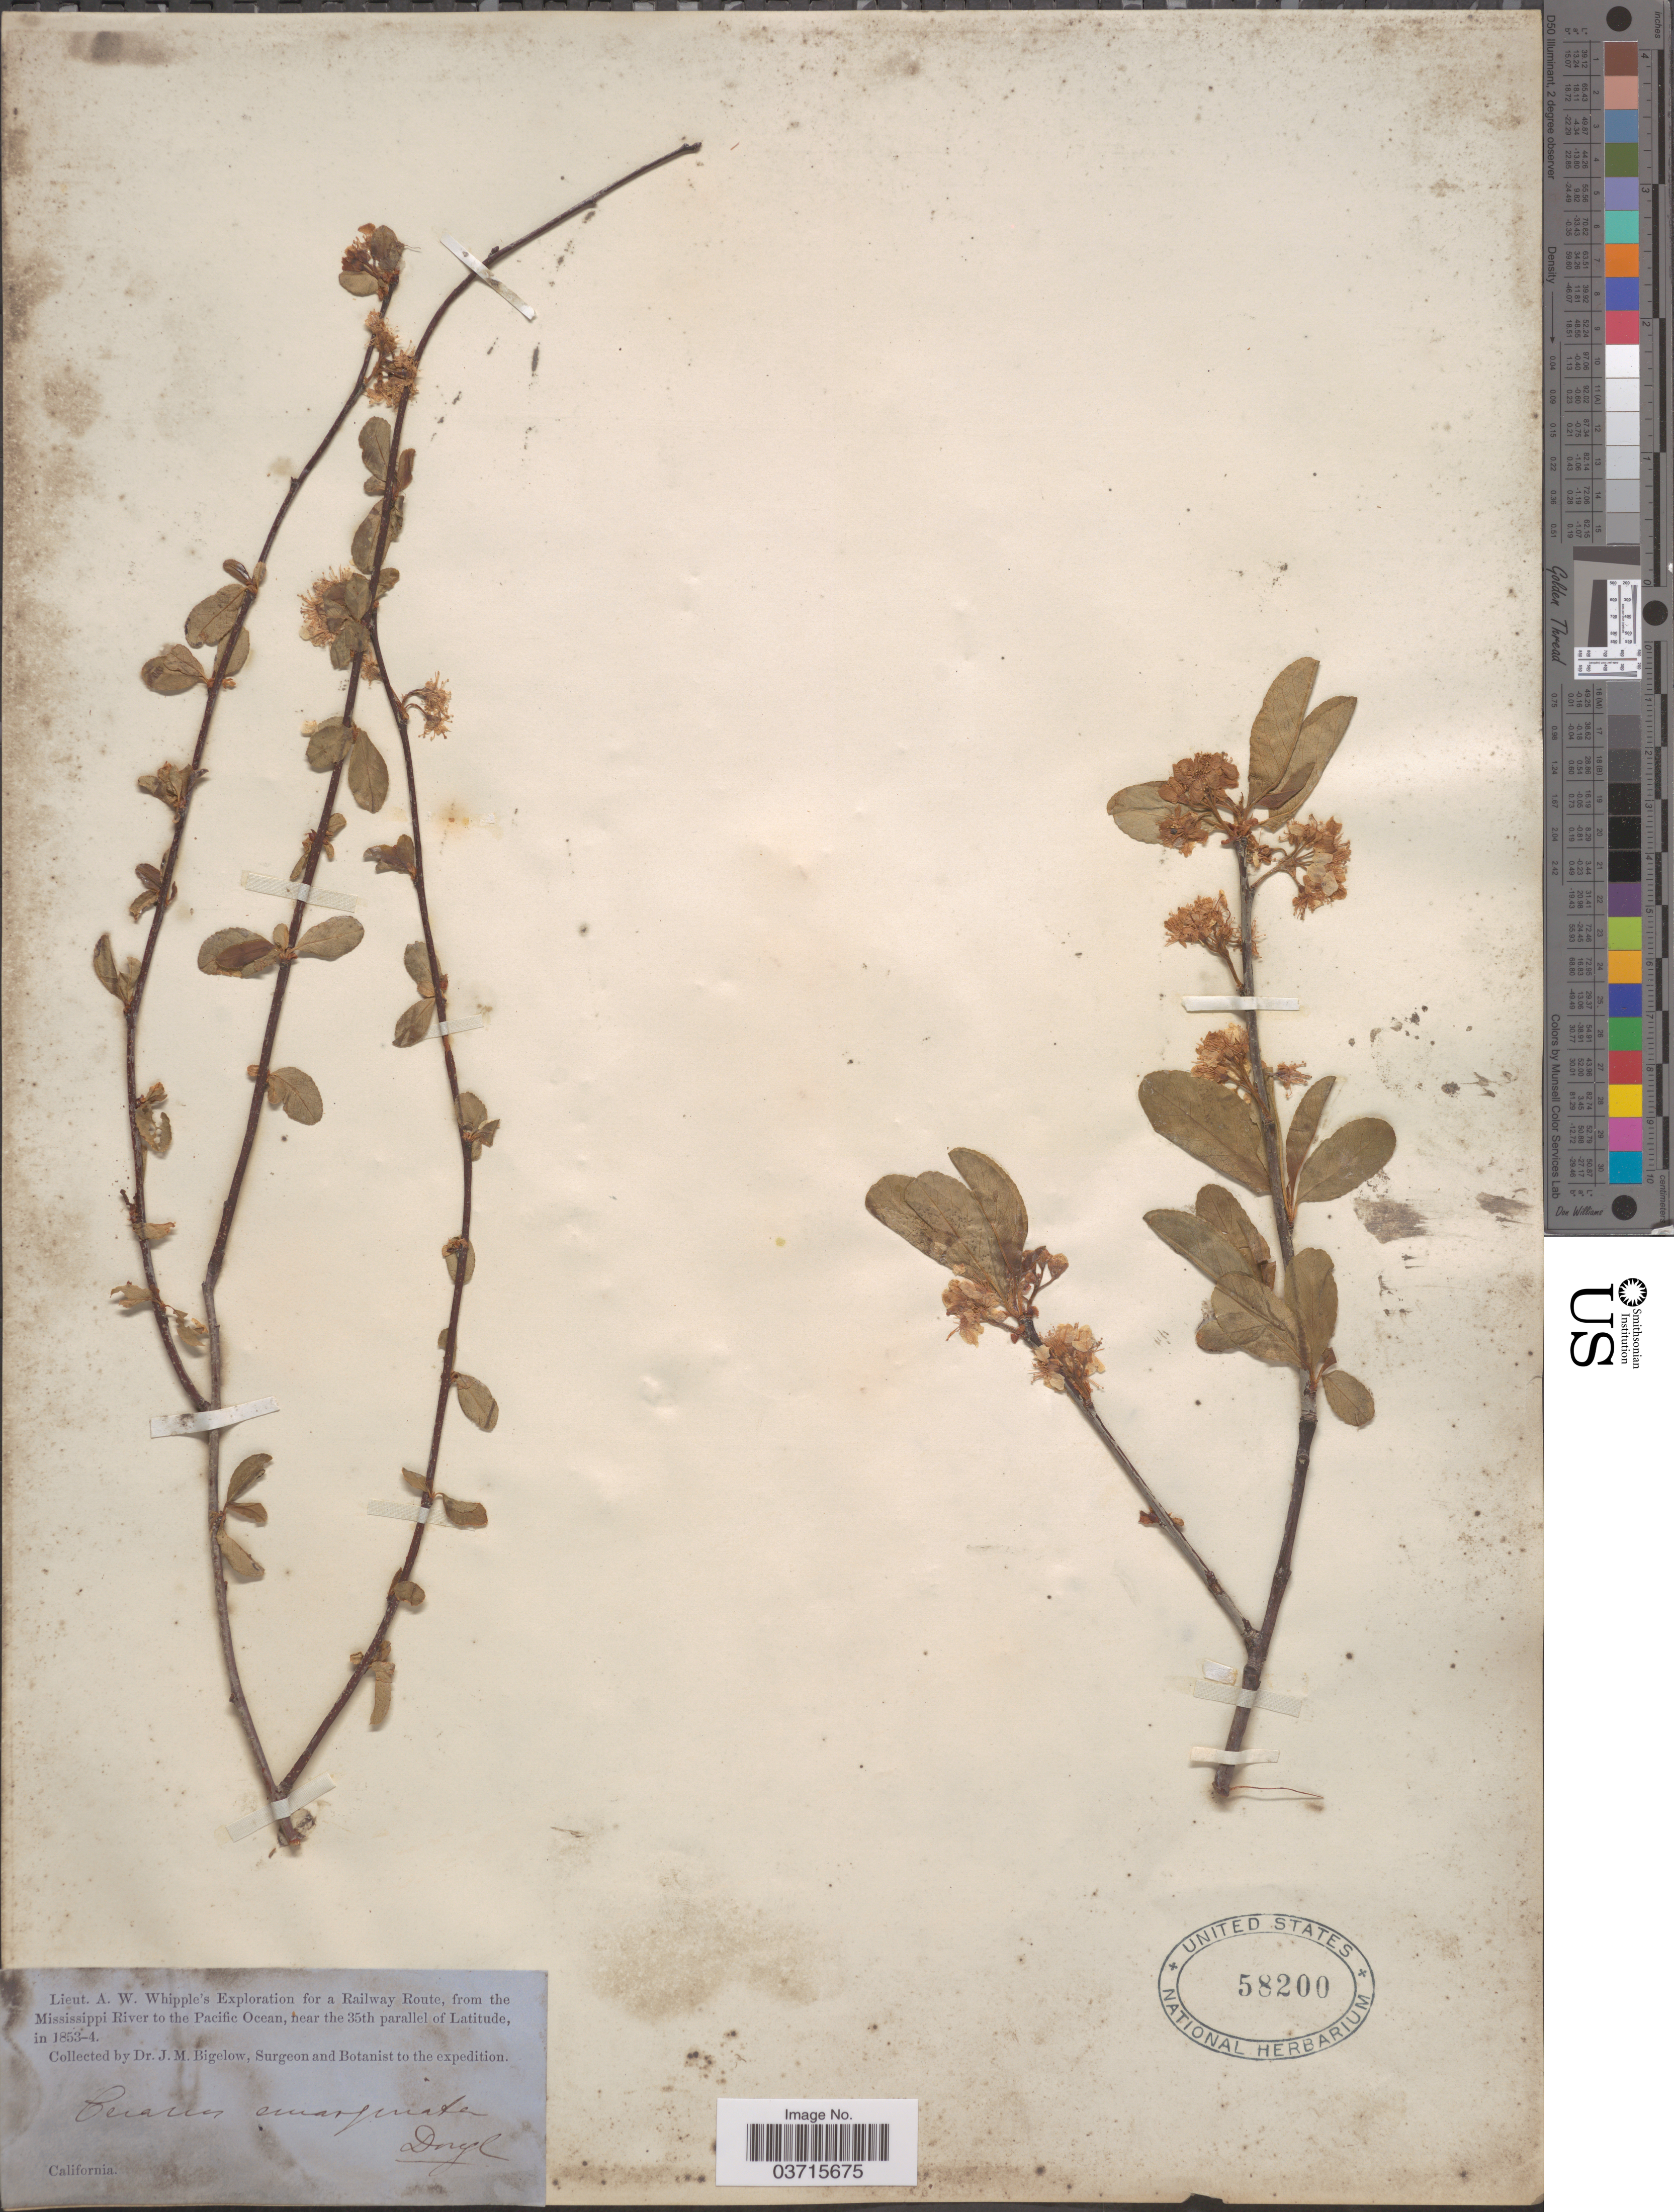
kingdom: Plantae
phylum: Tracheophyta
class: Magnoliopsida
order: Rosales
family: Rosaceae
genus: Prunus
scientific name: Prunus emarginata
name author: (Douglas ex Hook.) Eaton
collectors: J. M. Bigelow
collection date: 1853/1854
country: United States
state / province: California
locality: The Mississippi River to the Pacific Ocean.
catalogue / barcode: US 58200